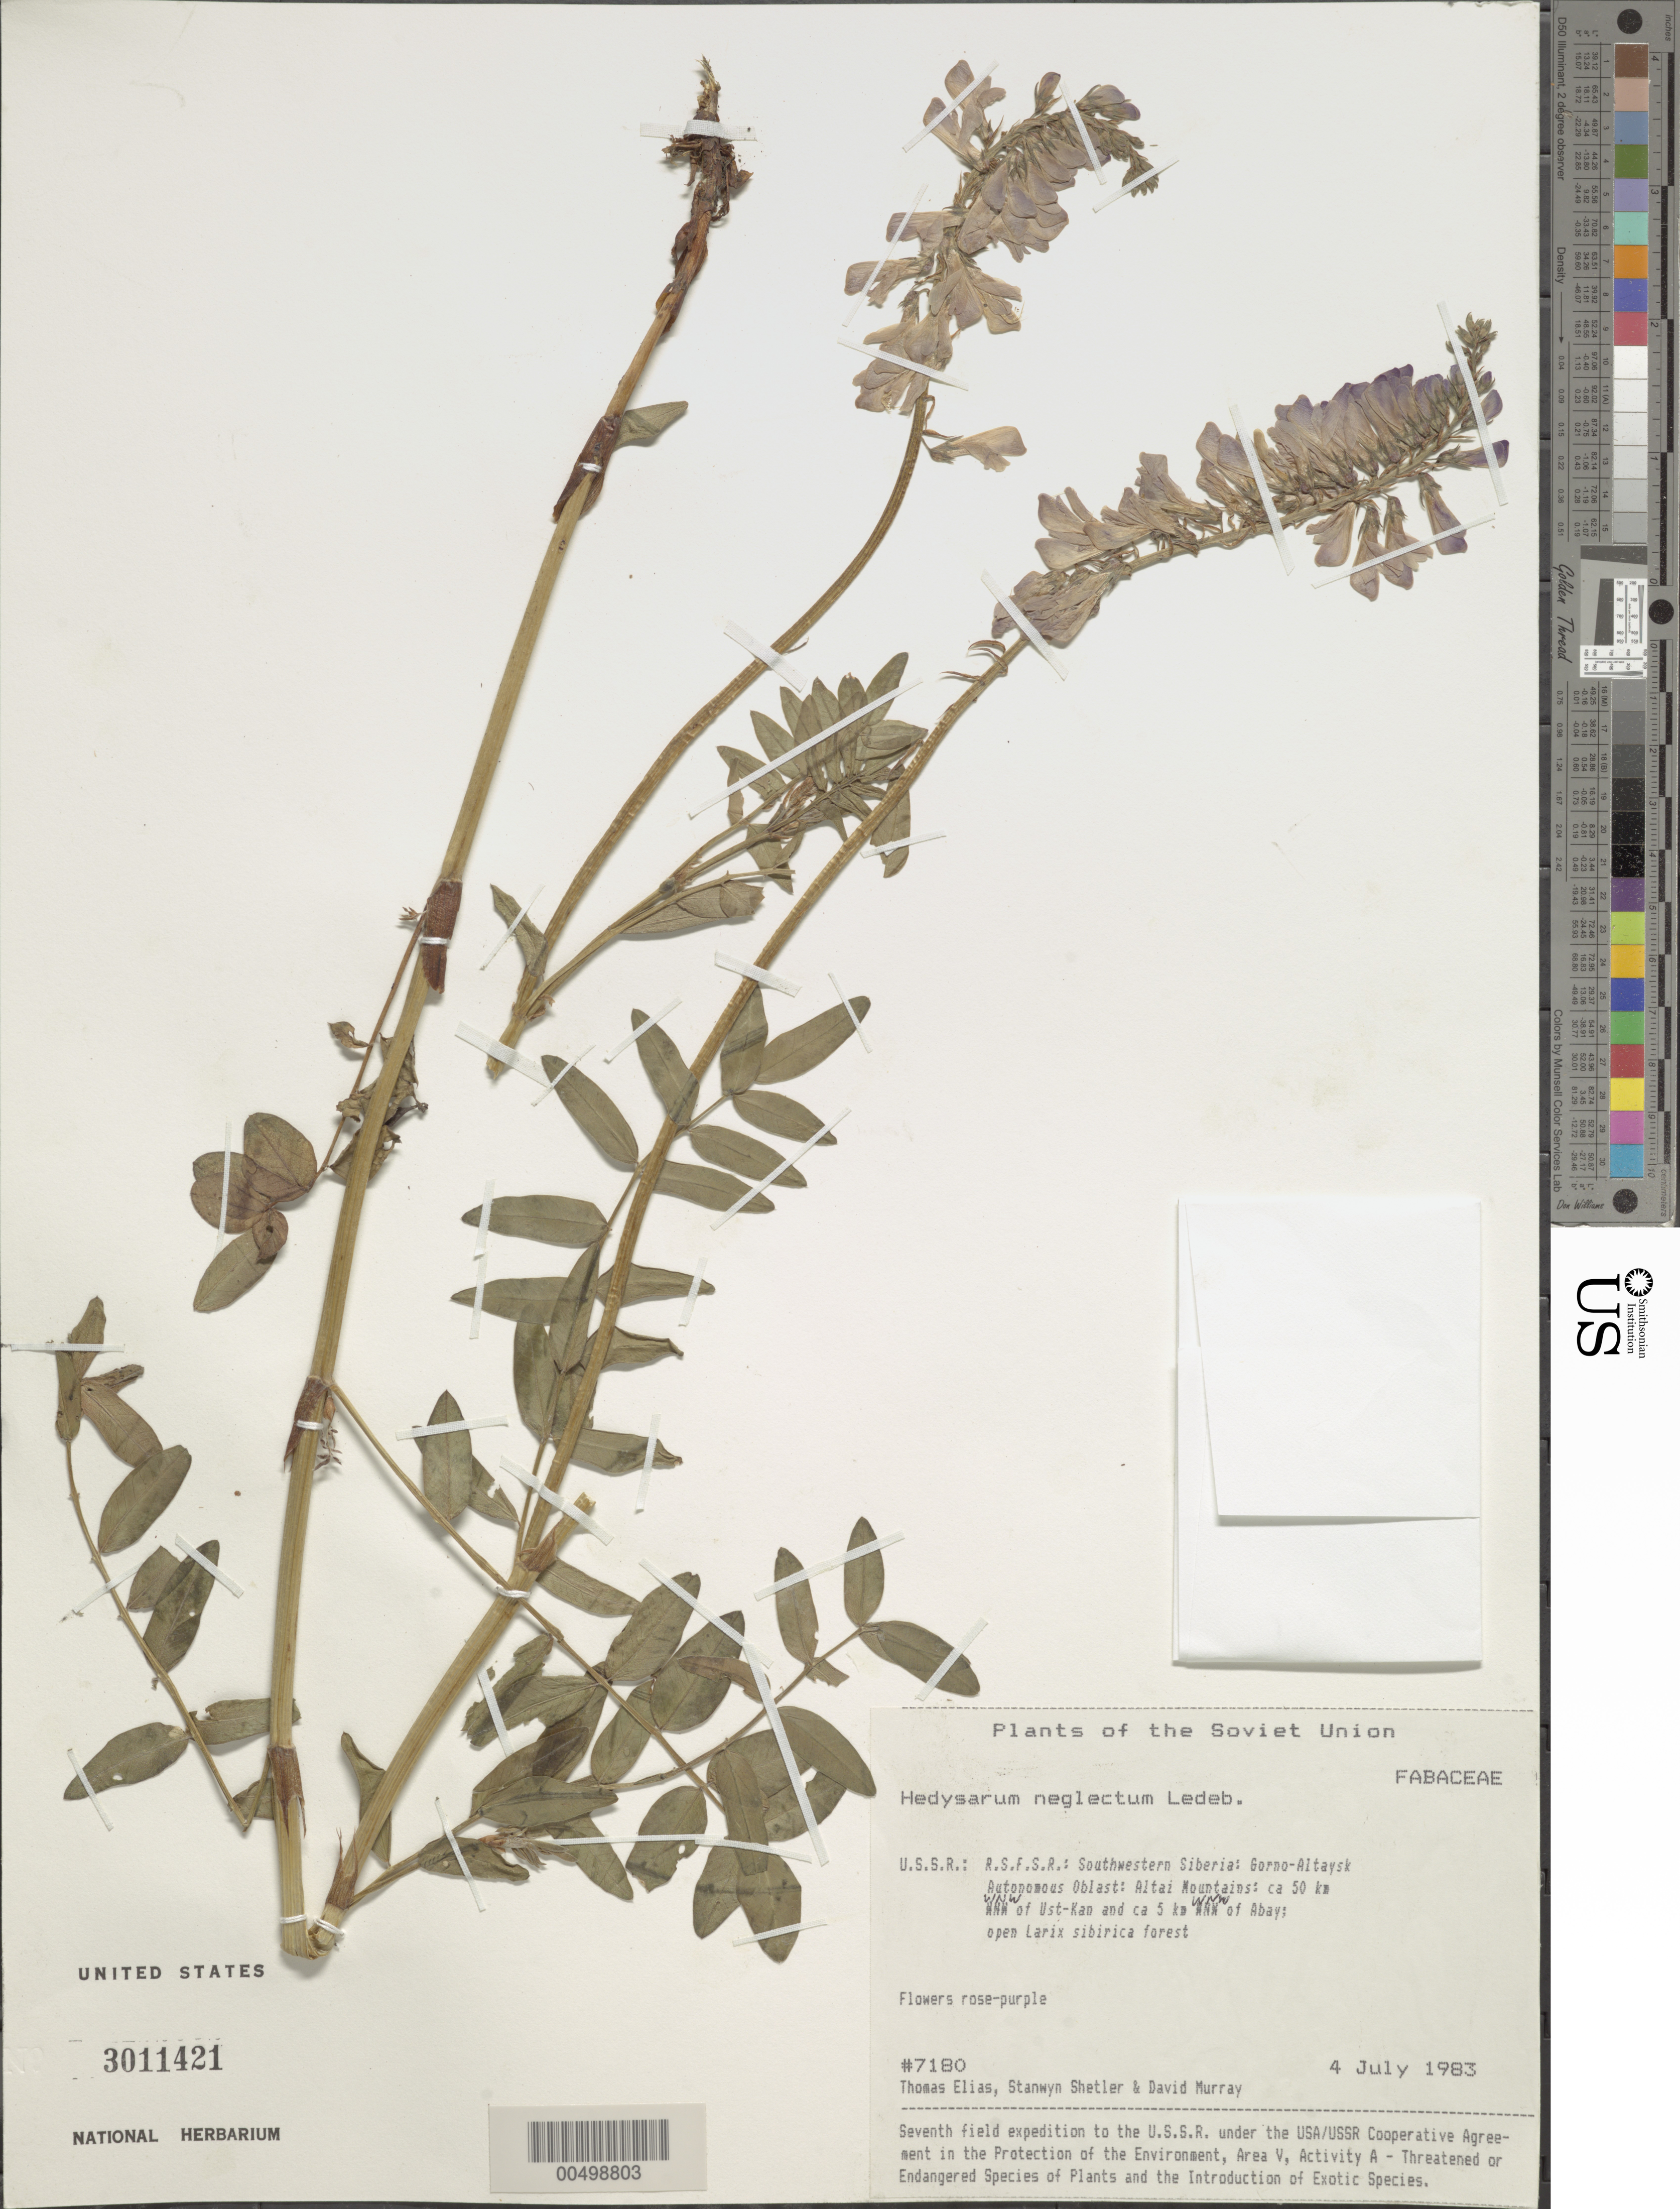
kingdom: Plantae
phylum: Tracheophyta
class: Magnoliopsida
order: Fabales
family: Fabaceae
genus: Hedysarum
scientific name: Hedysarum neglectum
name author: Ledeb.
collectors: T. Elias, S. Shetler & D. F. Murray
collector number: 7180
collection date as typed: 04 Jul 1983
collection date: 1983-07-04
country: Russian Federation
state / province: Altai Republic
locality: Altai Mountains, ca. 50 km WNW of Ust-Kan and ca. 5 km WNW of Abay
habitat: open Larix sibirica forest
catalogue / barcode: US 3011421